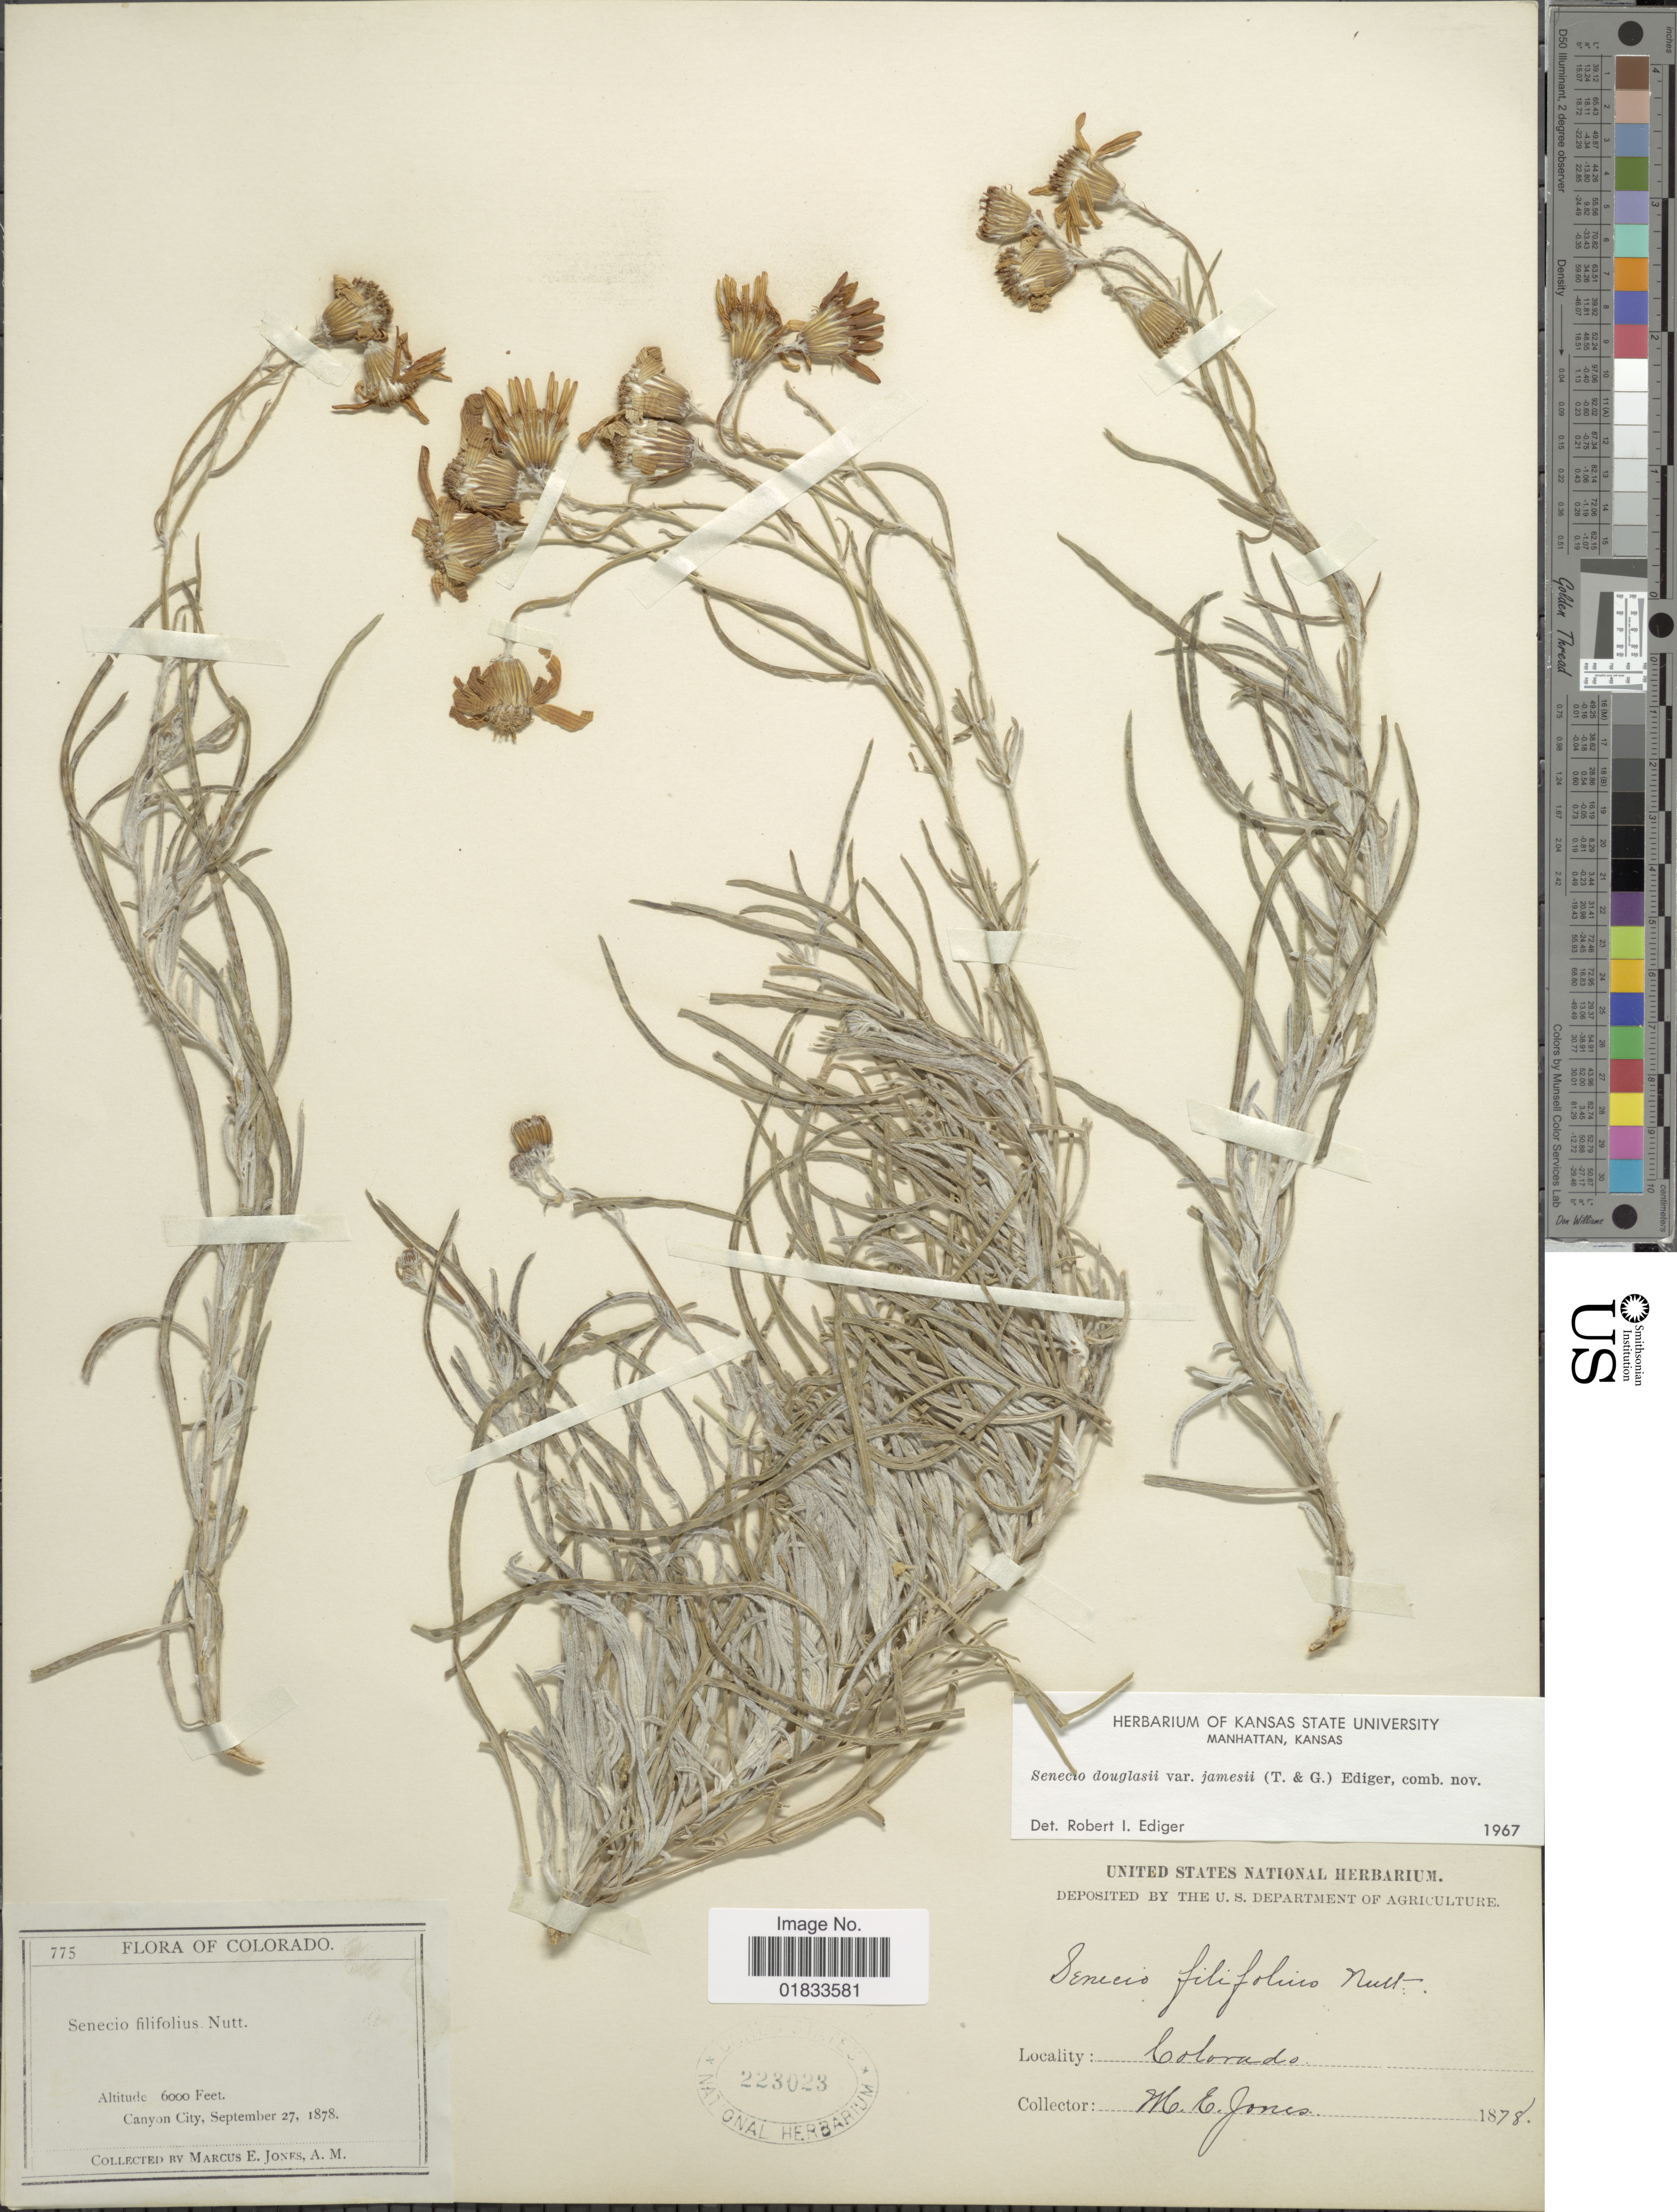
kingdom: Plantae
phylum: Tracheophyta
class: Magnoliopsida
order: Asterales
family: Asteraceae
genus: Senecio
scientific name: Senecio flaccidus var. flaccidus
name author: Less.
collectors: M. E. Jones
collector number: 775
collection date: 1878-09-27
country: United States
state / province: Colorado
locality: Canyon City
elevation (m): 1829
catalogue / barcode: US 223023